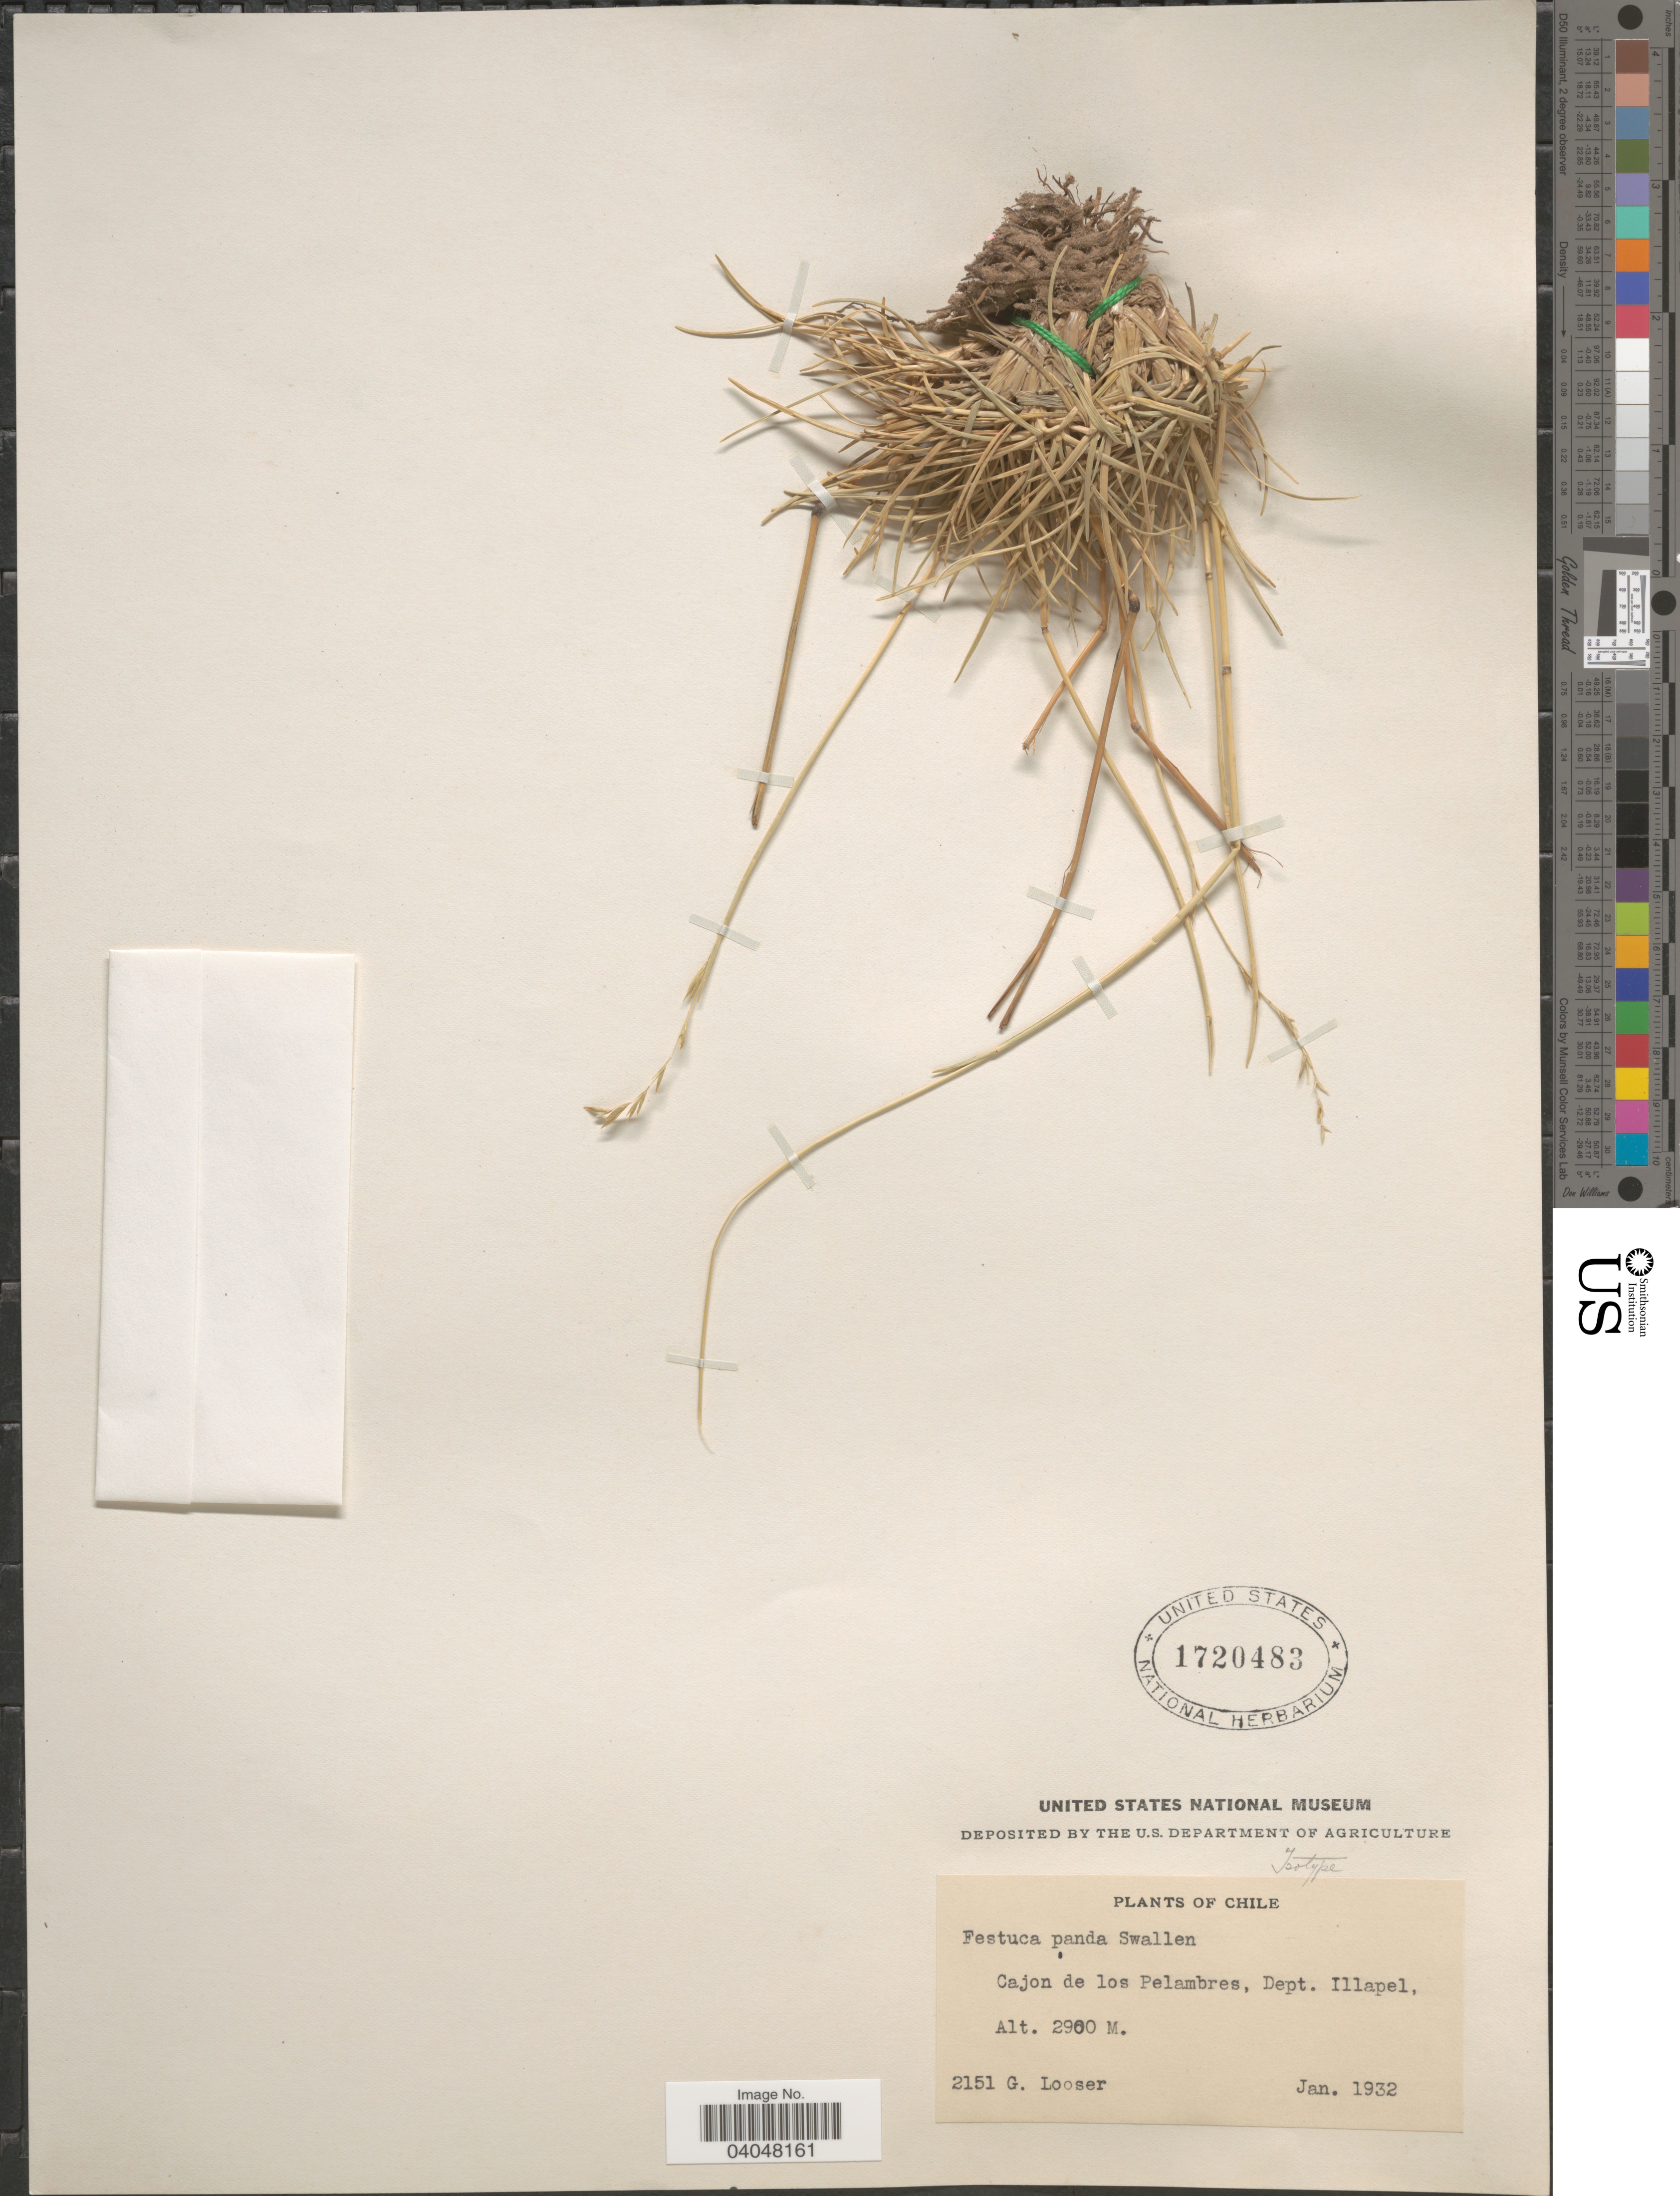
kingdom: Plantae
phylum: Tracheophyta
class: Liliopsida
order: Poales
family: Poaceae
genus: Festuca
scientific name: Festuca panda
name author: Swallen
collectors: G. Looser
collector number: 2151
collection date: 1932-01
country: Chile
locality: Cajon de los Pelambres, Dept. Illapel.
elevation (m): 2900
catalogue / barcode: US 1720483